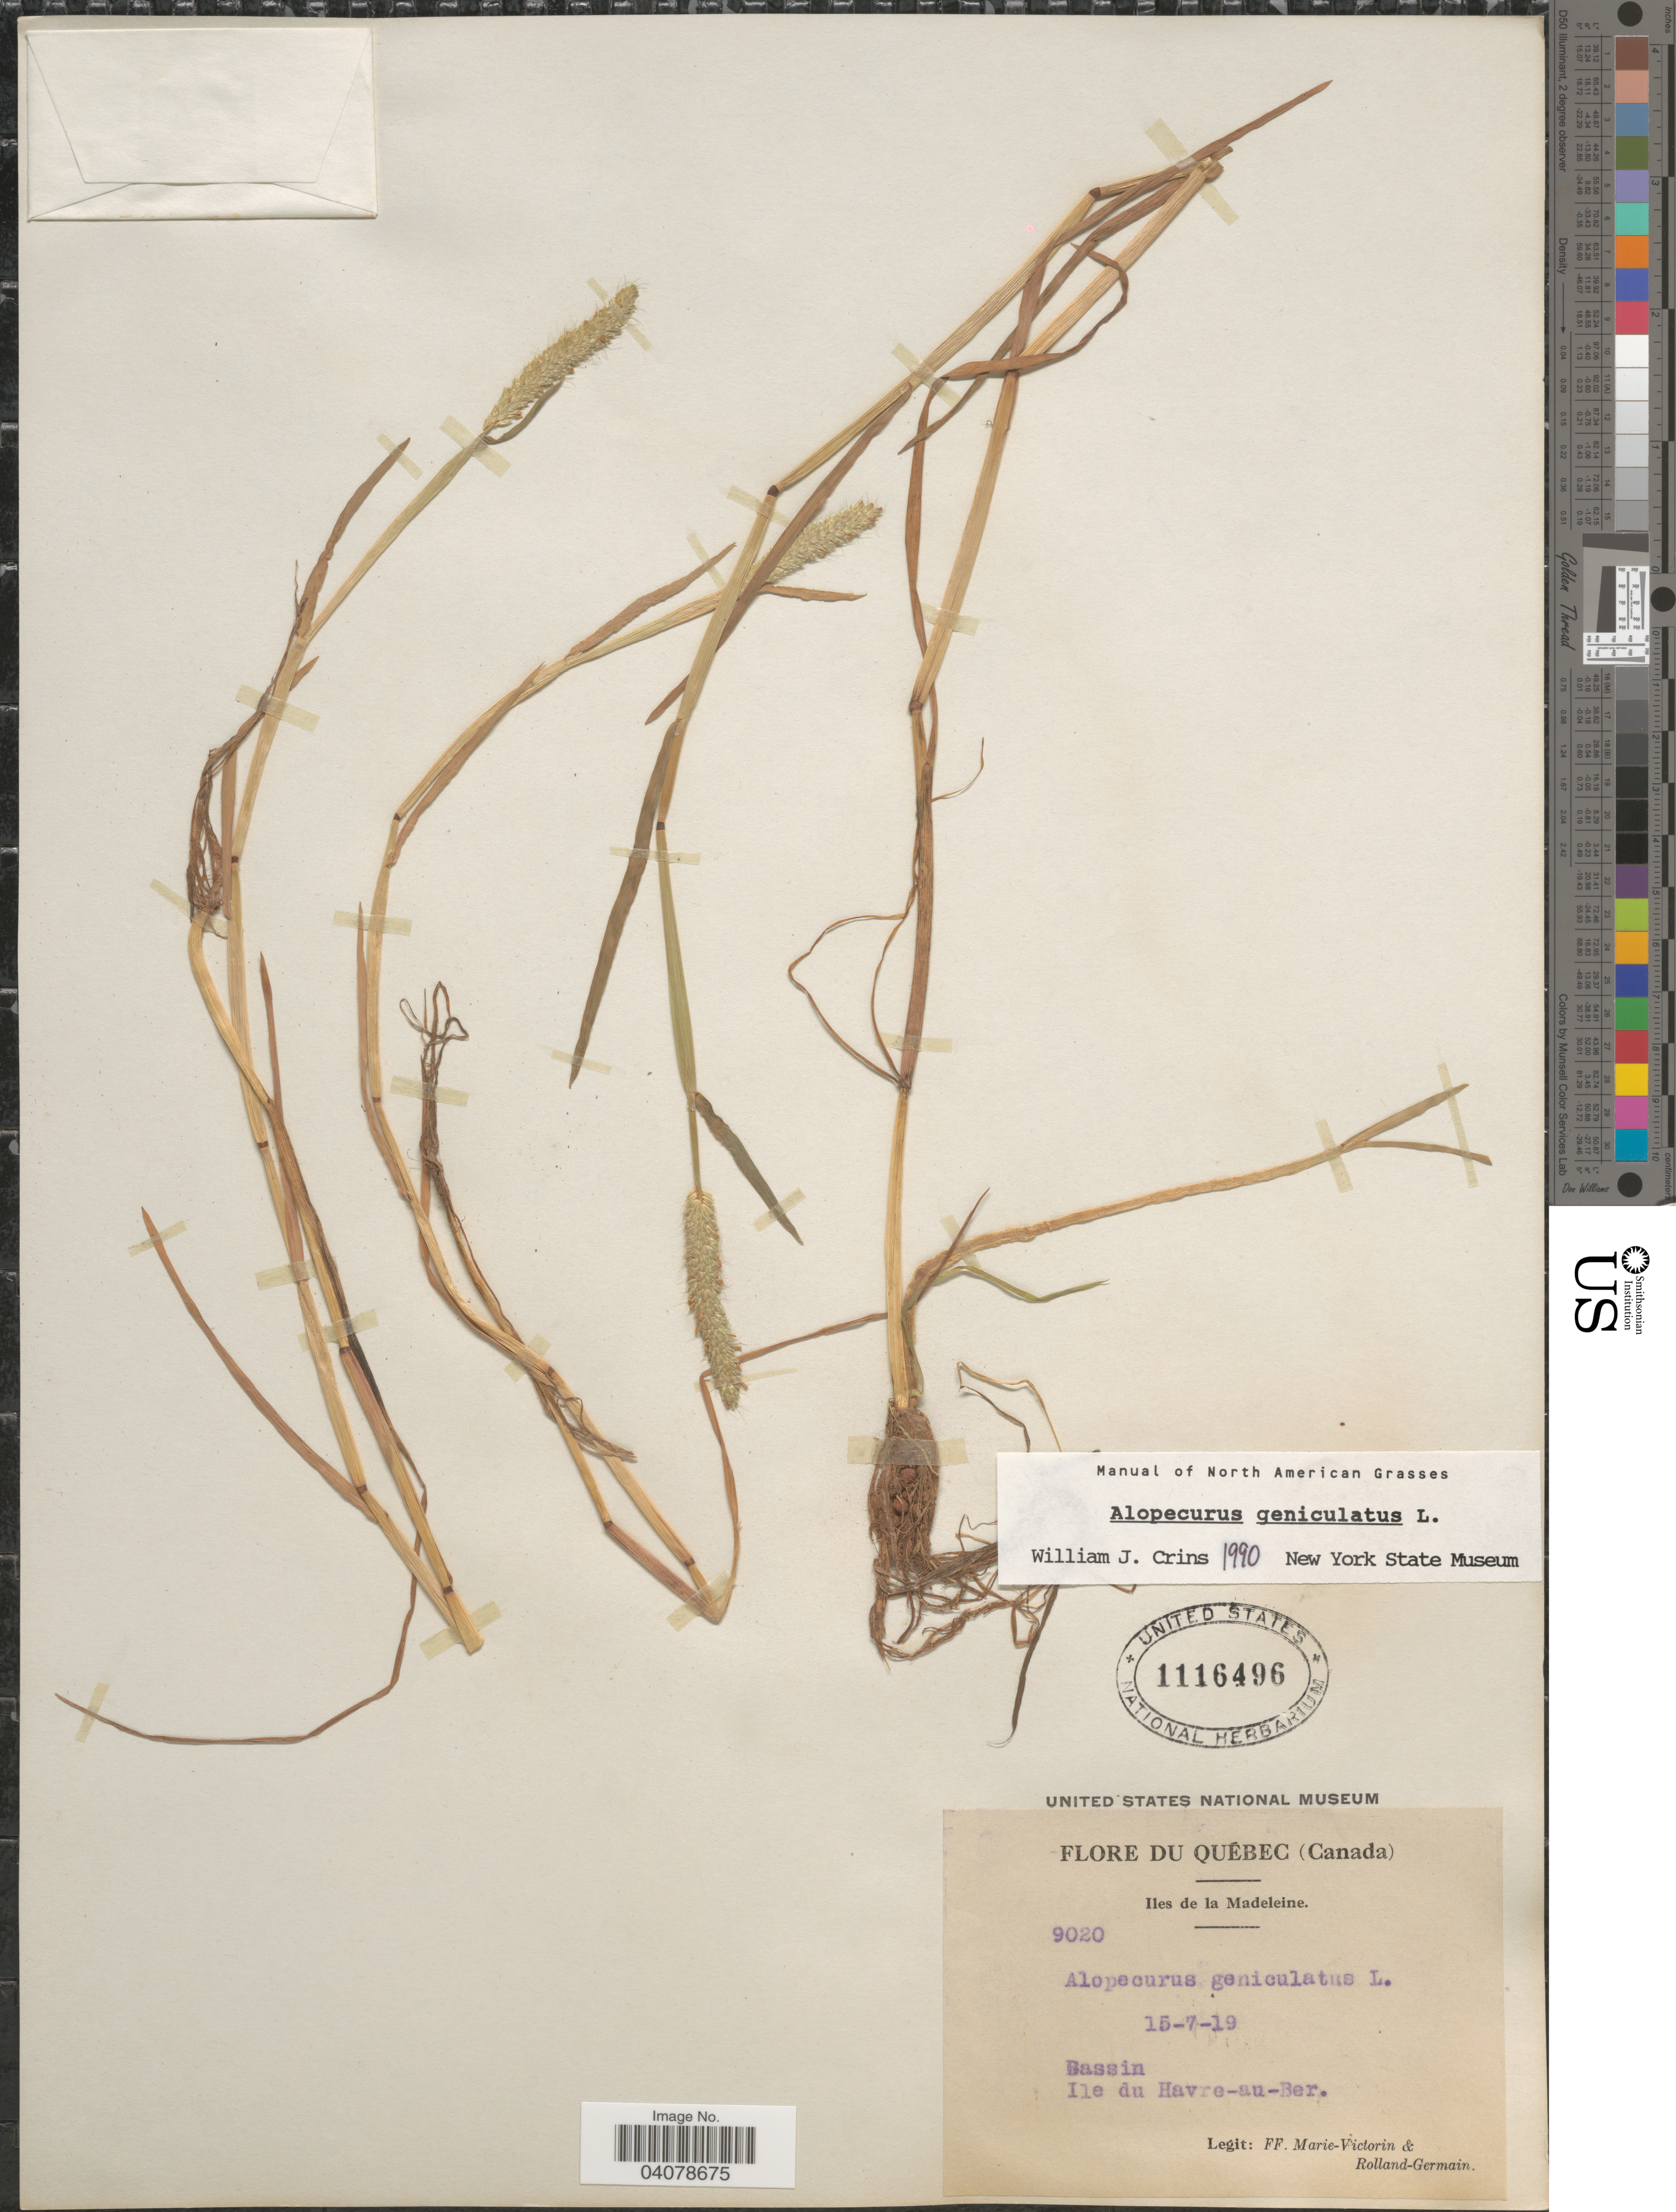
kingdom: Plantae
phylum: Tracheophyta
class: Liliopsida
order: Poales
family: Poaceae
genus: Alopecurus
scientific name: Alopecurus geniculatus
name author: L.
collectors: F. Marie-Victorin & Rolland-Germain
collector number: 9020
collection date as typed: Transcribed d/m/y: 15/7/19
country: Canada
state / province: Quebec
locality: Iles de la Madeleine. Bassin. Ile du Havre-au-Ber.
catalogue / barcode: US 1116496